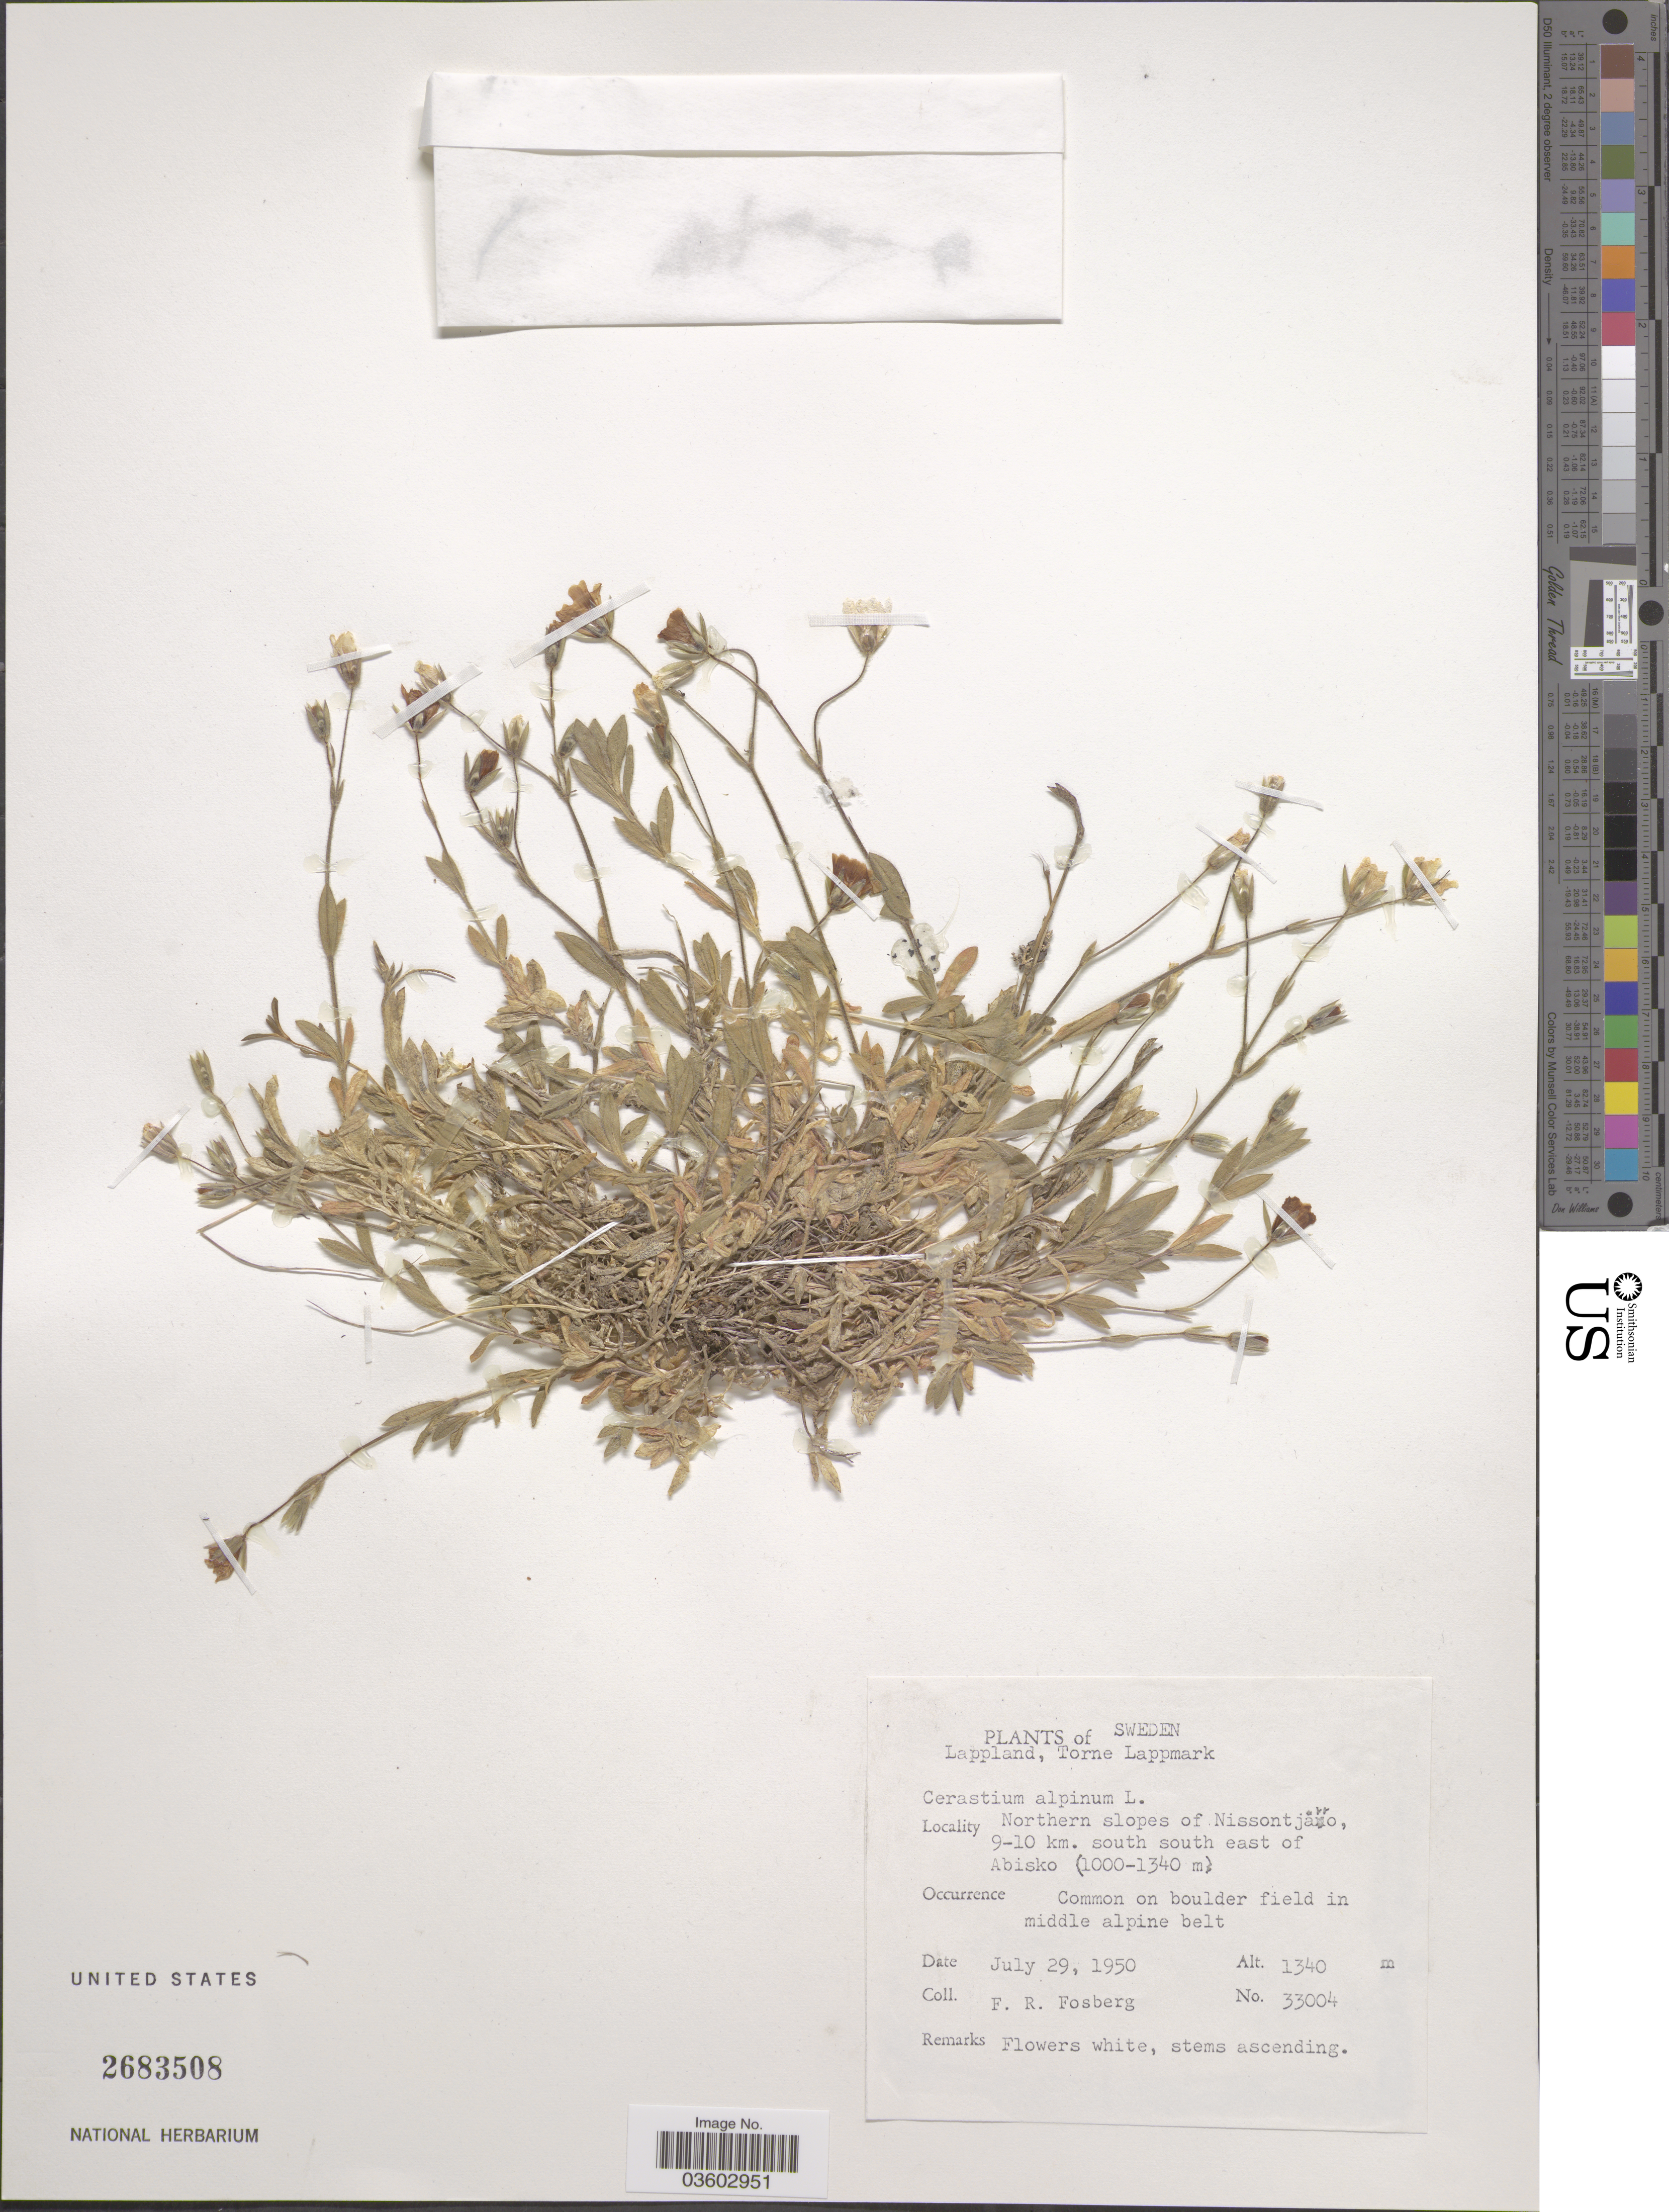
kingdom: Plantae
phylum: Tracheophyta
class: Magnoliopsida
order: Caryophyllales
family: Caryophyllaceae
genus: Cerastium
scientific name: Cerastium alpinum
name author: L.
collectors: F. R. Fosberg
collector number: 33004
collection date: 1950-07-29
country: Sweden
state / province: Norrbotten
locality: Lappland, Torne Lappmark. Northern slopes of Nissontjärro, 9-10 km. south south east of Abisko (1000-1340 m).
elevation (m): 1340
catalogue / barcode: US 2683508